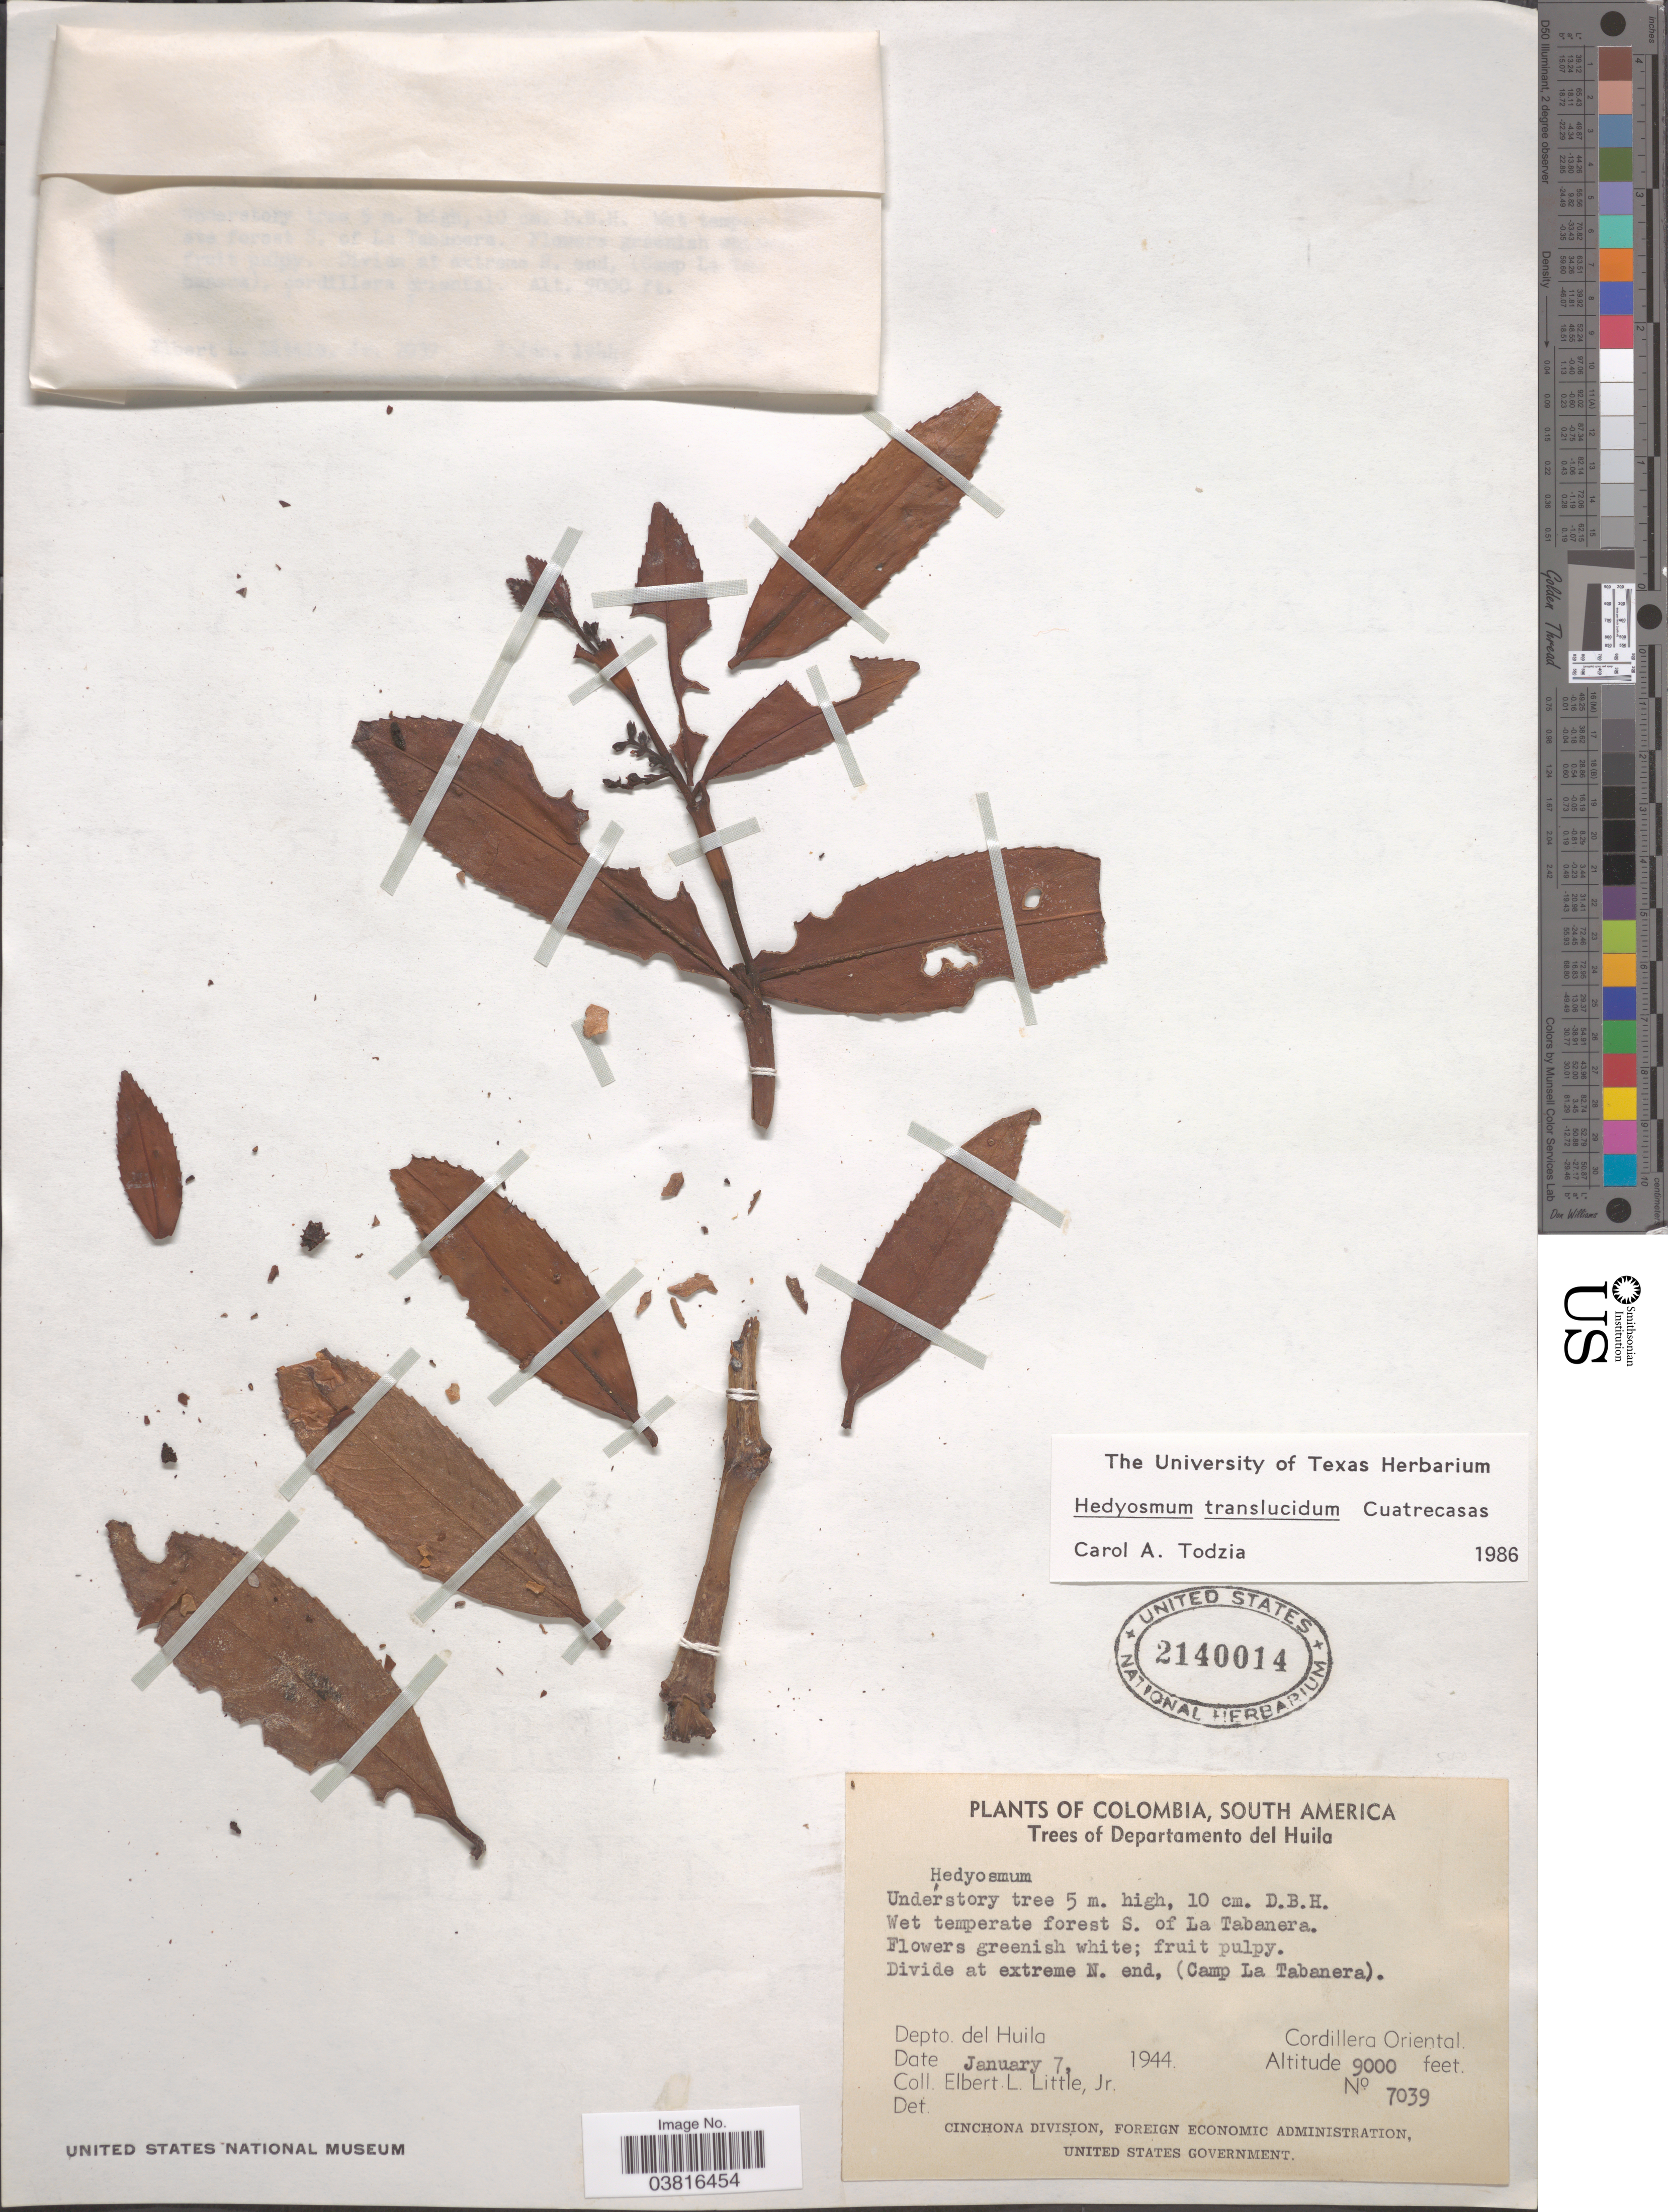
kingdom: Plantae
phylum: Tracheophyta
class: Magnoliopsida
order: Chloranthales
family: Chloranthaceae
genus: Hedyosmum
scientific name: Hedyosmum translucidum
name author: Cuatrec.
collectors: E. L. Little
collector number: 7039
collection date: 1944-01-07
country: Colombia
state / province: Huila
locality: Divide at extreme N. end, (Camp La Tabanera). Depto. de Huila, Cordillera Oriental.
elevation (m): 2743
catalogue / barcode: US 2140014